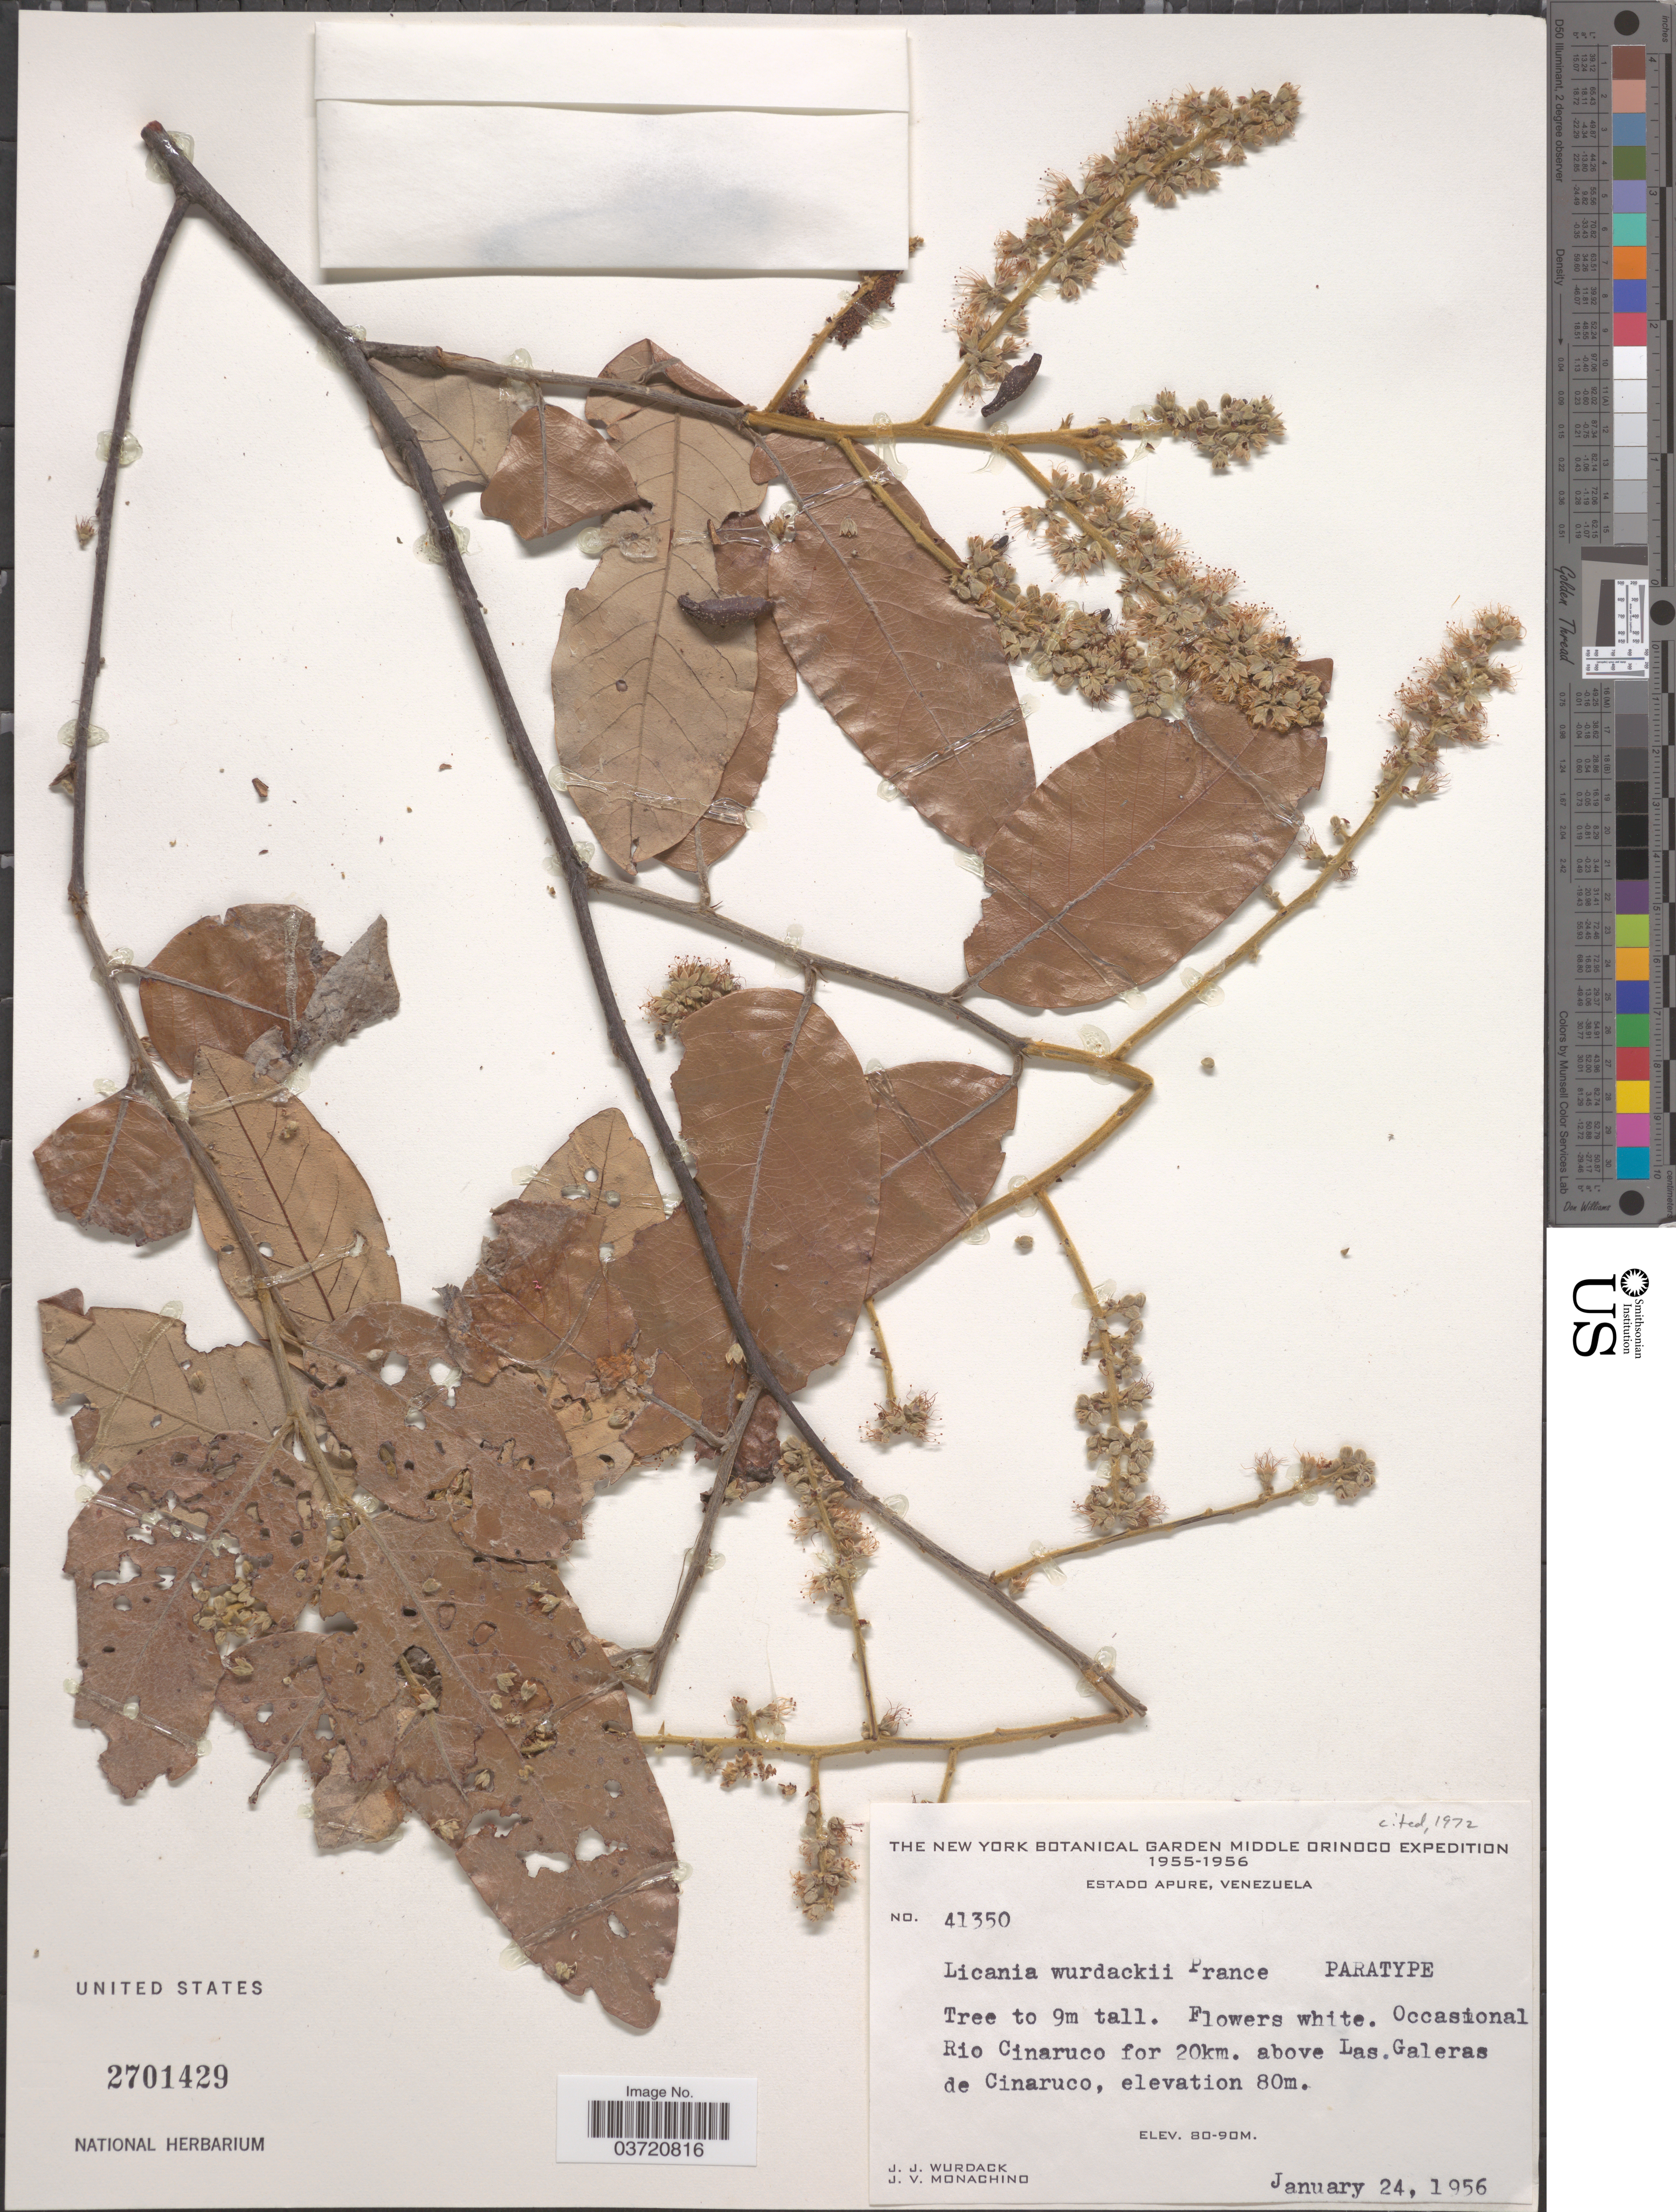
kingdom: Plantae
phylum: Tracheophyta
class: Magnoliopsida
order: Malpighiales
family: Chrysobalanaceae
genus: Leptobalanus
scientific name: Leptobalanus wurdackii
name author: (Prance) Sothers & Prance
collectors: J. J. Wurdack & J. V. Monachino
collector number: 41350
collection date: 1956-01-24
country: Venezuela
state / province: Apure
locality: Rio Cinaruco for 20 kms. above Las. Galeras de Cinaruco.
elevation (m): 80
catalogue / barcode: US 2701429